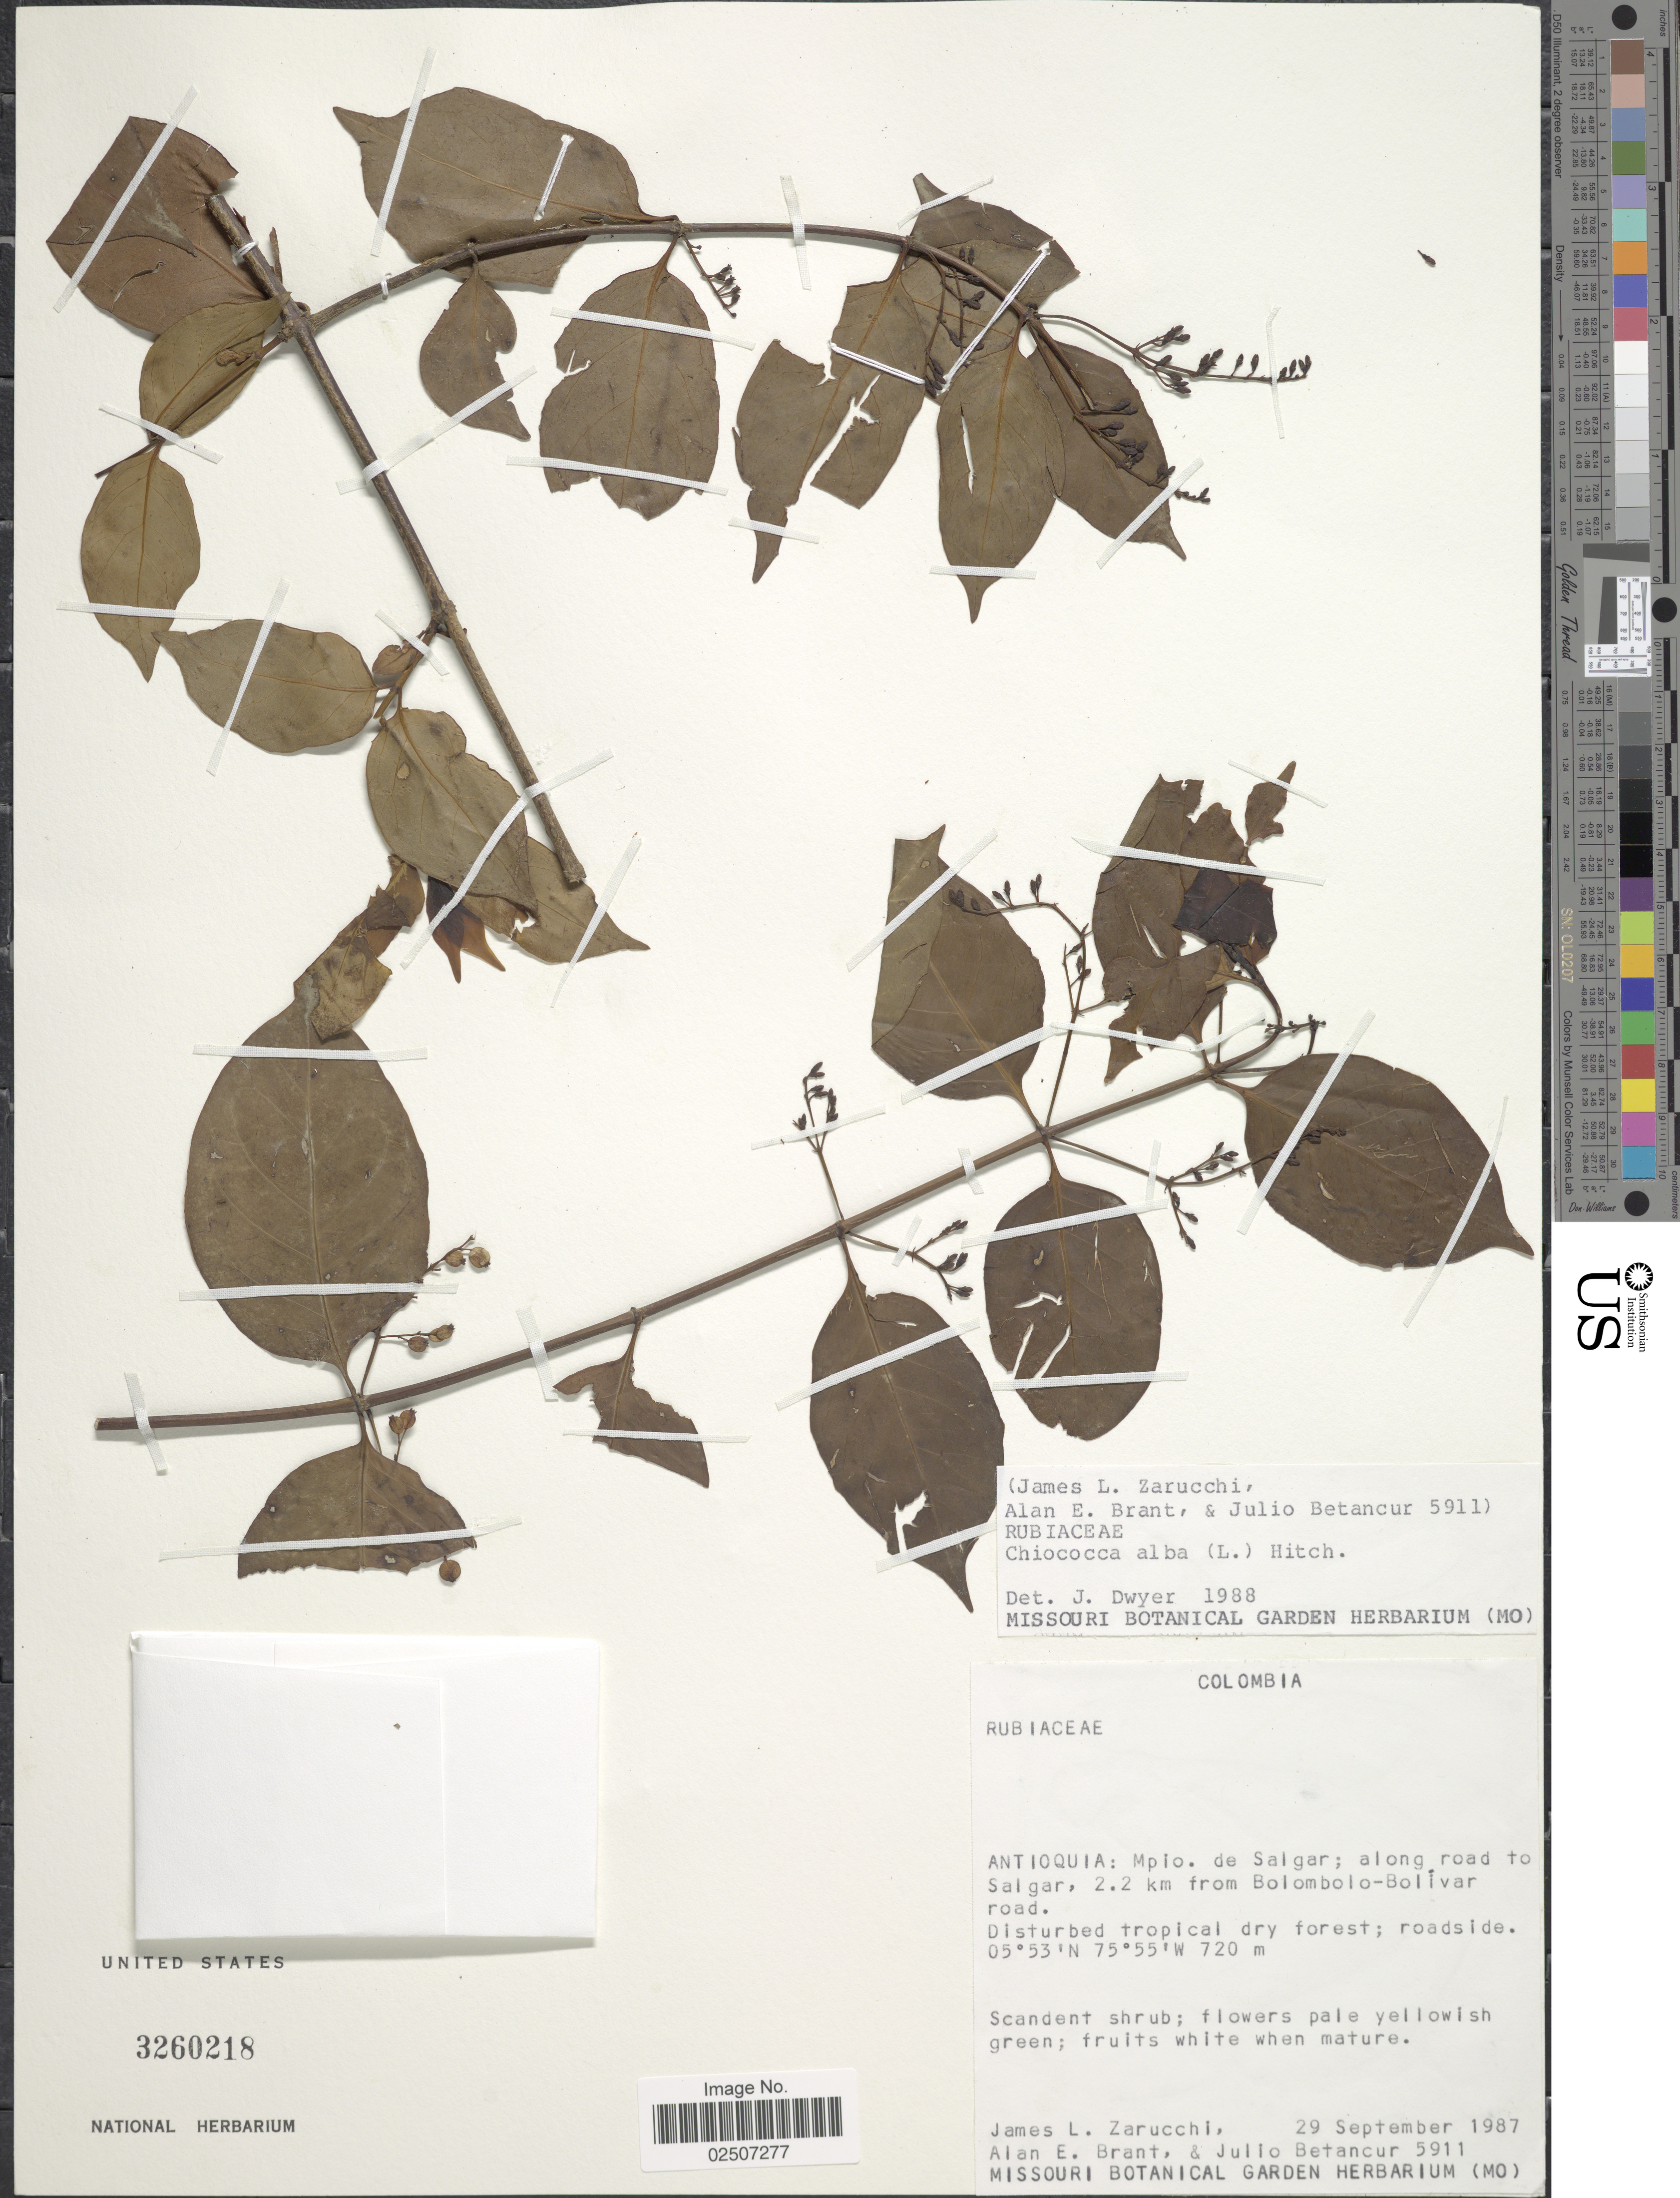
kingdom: Plantae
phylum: Tracheophyta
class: Magnoliopsida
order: Gentianales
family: Rubiaceae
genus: Chiococca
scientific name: Chiococca alba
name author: (L.) Hitchc.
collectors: J. L. Zarucchi, A. Brant & J. Betancur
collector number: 5911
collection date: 1987-09-29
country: Colombia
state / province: Antioquia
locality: Mpio. de Salgar; along road to Salgar, 2.2 km from Bolombolo-Bolivar road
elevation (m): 720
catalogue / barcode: US 3260218